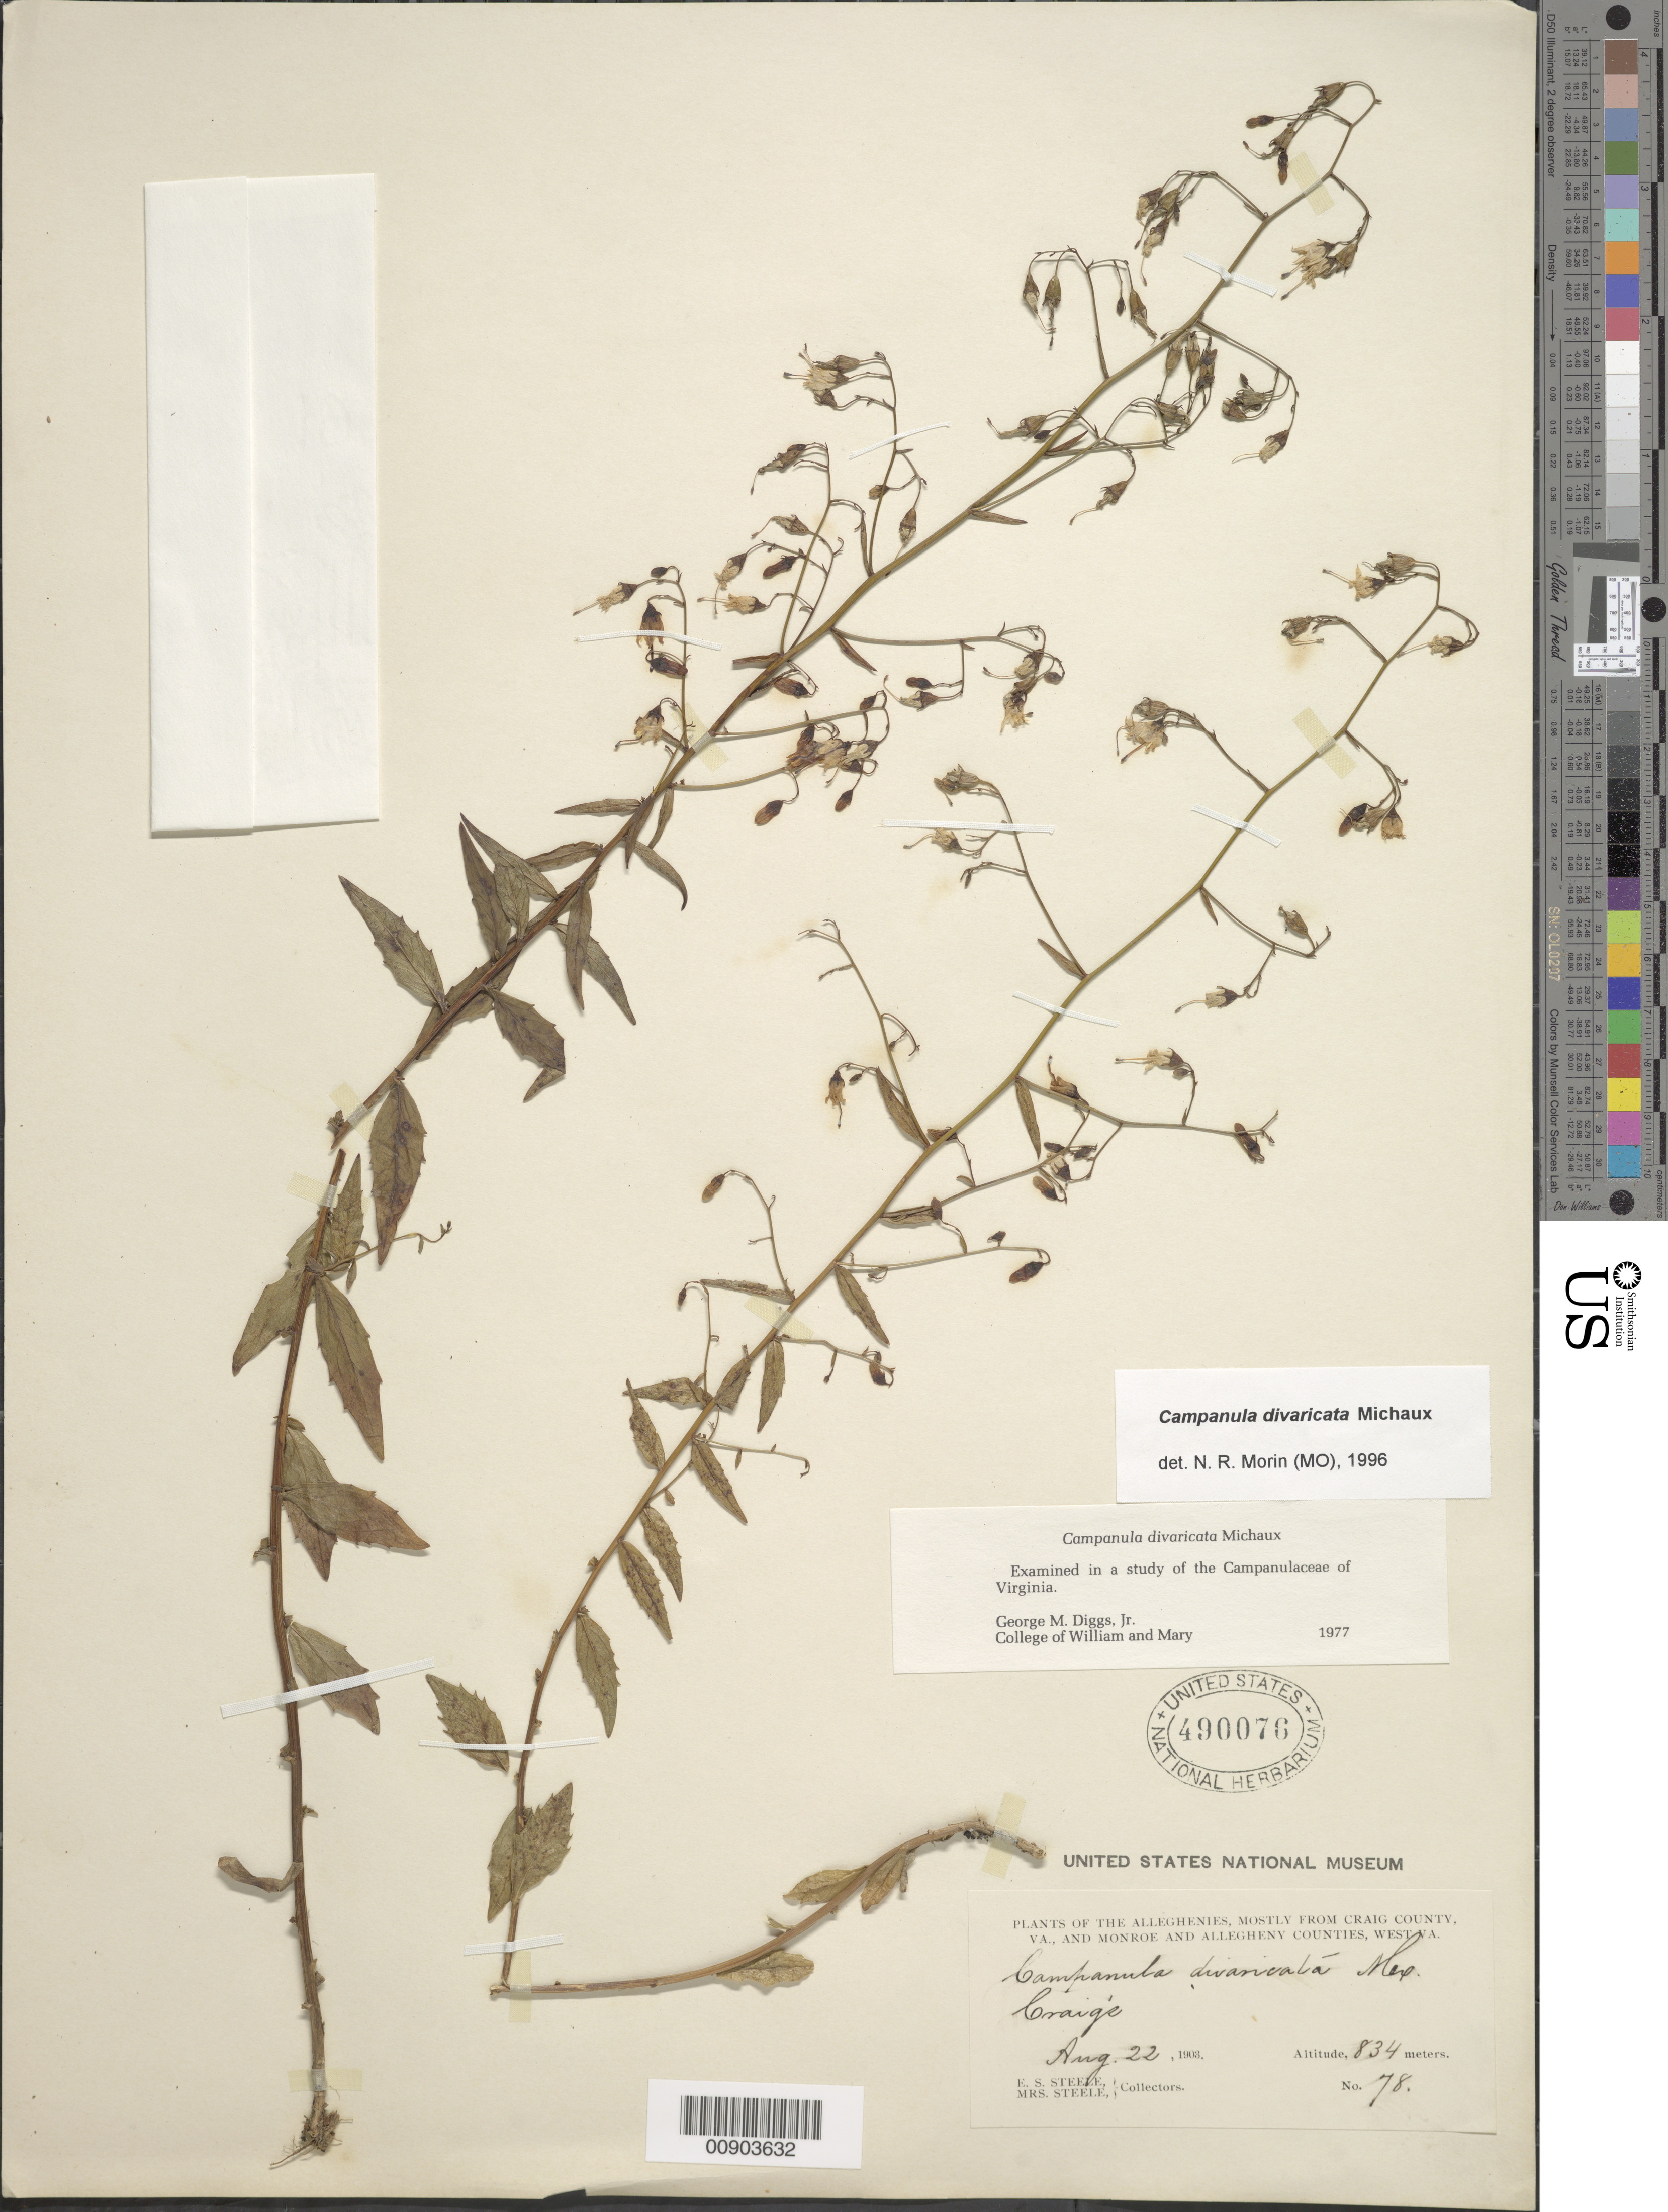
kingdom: Plantae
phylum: Tracheophyta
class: Magnoliopsida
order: Asterales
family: Campanulaceae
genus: Campanula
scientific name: Campanula divaricata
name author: Michx.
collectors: E. Steele & Mrs. E. S. Steele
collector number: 78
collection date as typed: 22 Aug 1903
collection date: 1903-08-22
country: United States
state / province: Virginia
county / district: Craig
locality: Craig's.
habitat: On rocks.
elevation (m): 834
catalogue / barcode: US 490076